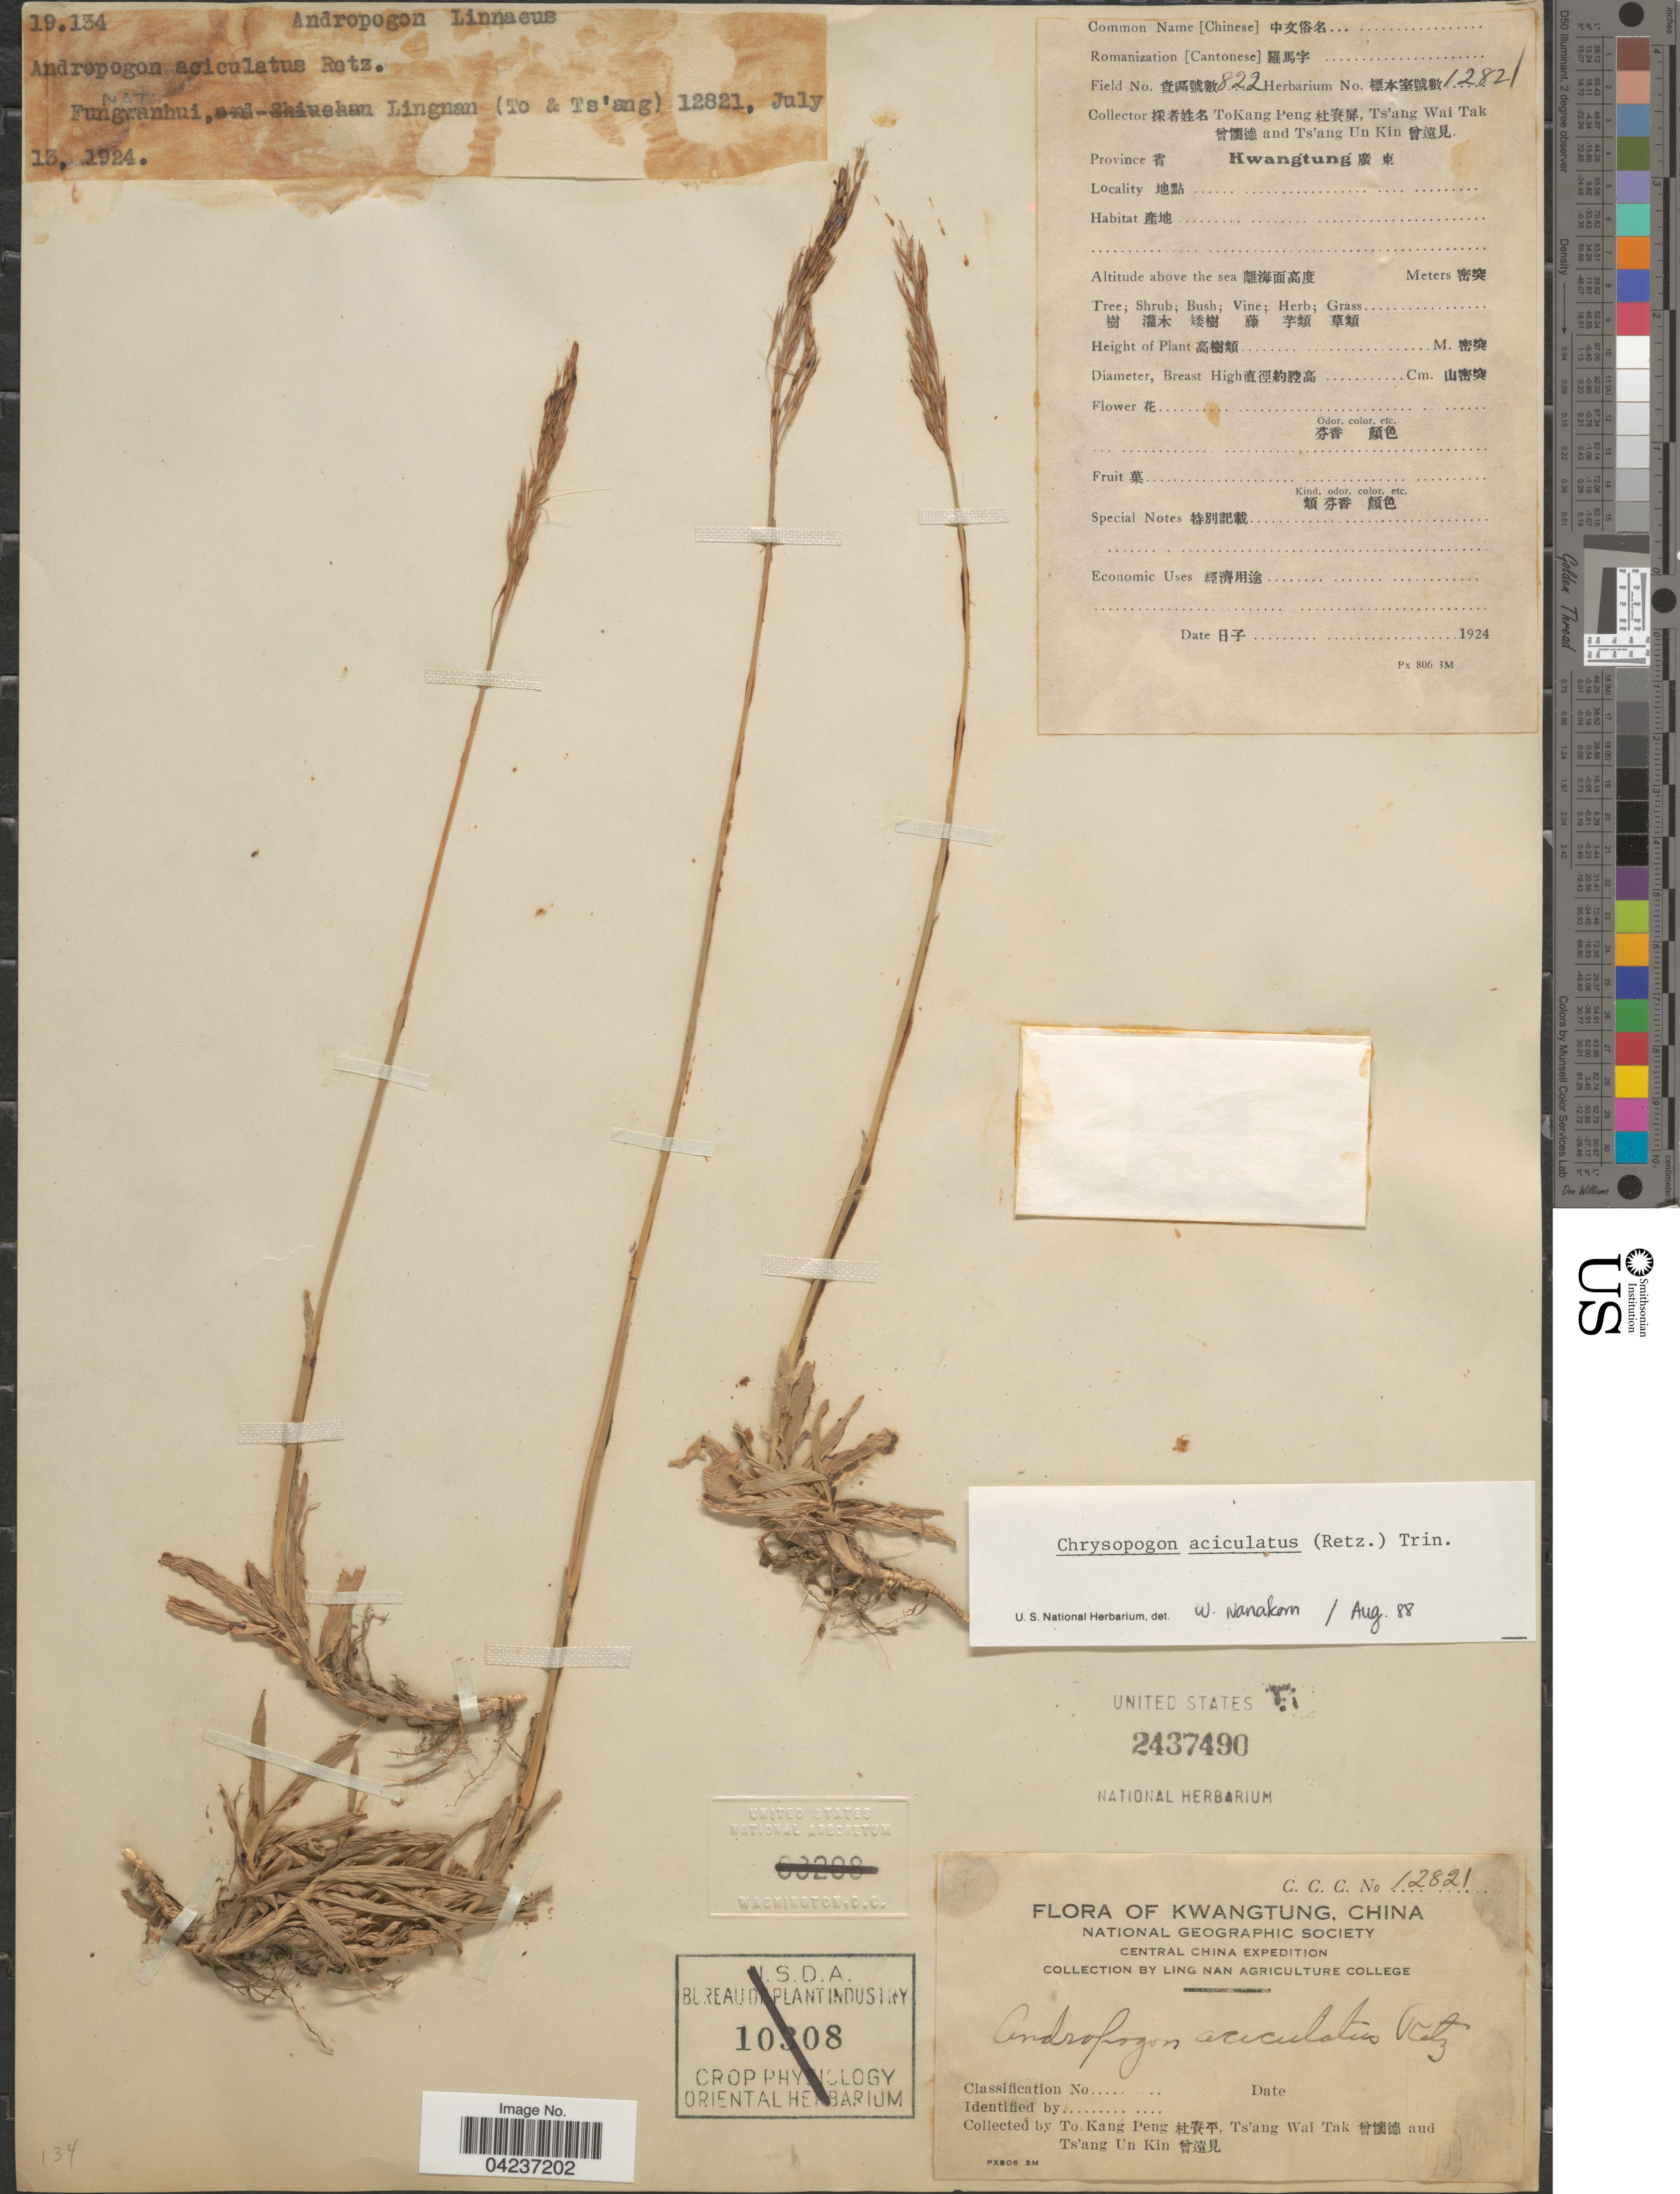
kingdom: Plantae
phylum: Tracheophyta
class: Liliopsida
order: Poales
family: Poaceae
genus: Chrysopogon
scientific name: Chrysopogon aciculatus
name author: (Retz.) Trin.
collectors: T. K. Peng, W. T. Tsang & Ts' Ang Un Kin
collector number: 12821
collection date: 1924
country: China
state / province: Guangdong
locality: Kwangtung. Central China Expedition.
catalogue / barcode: US 2437490